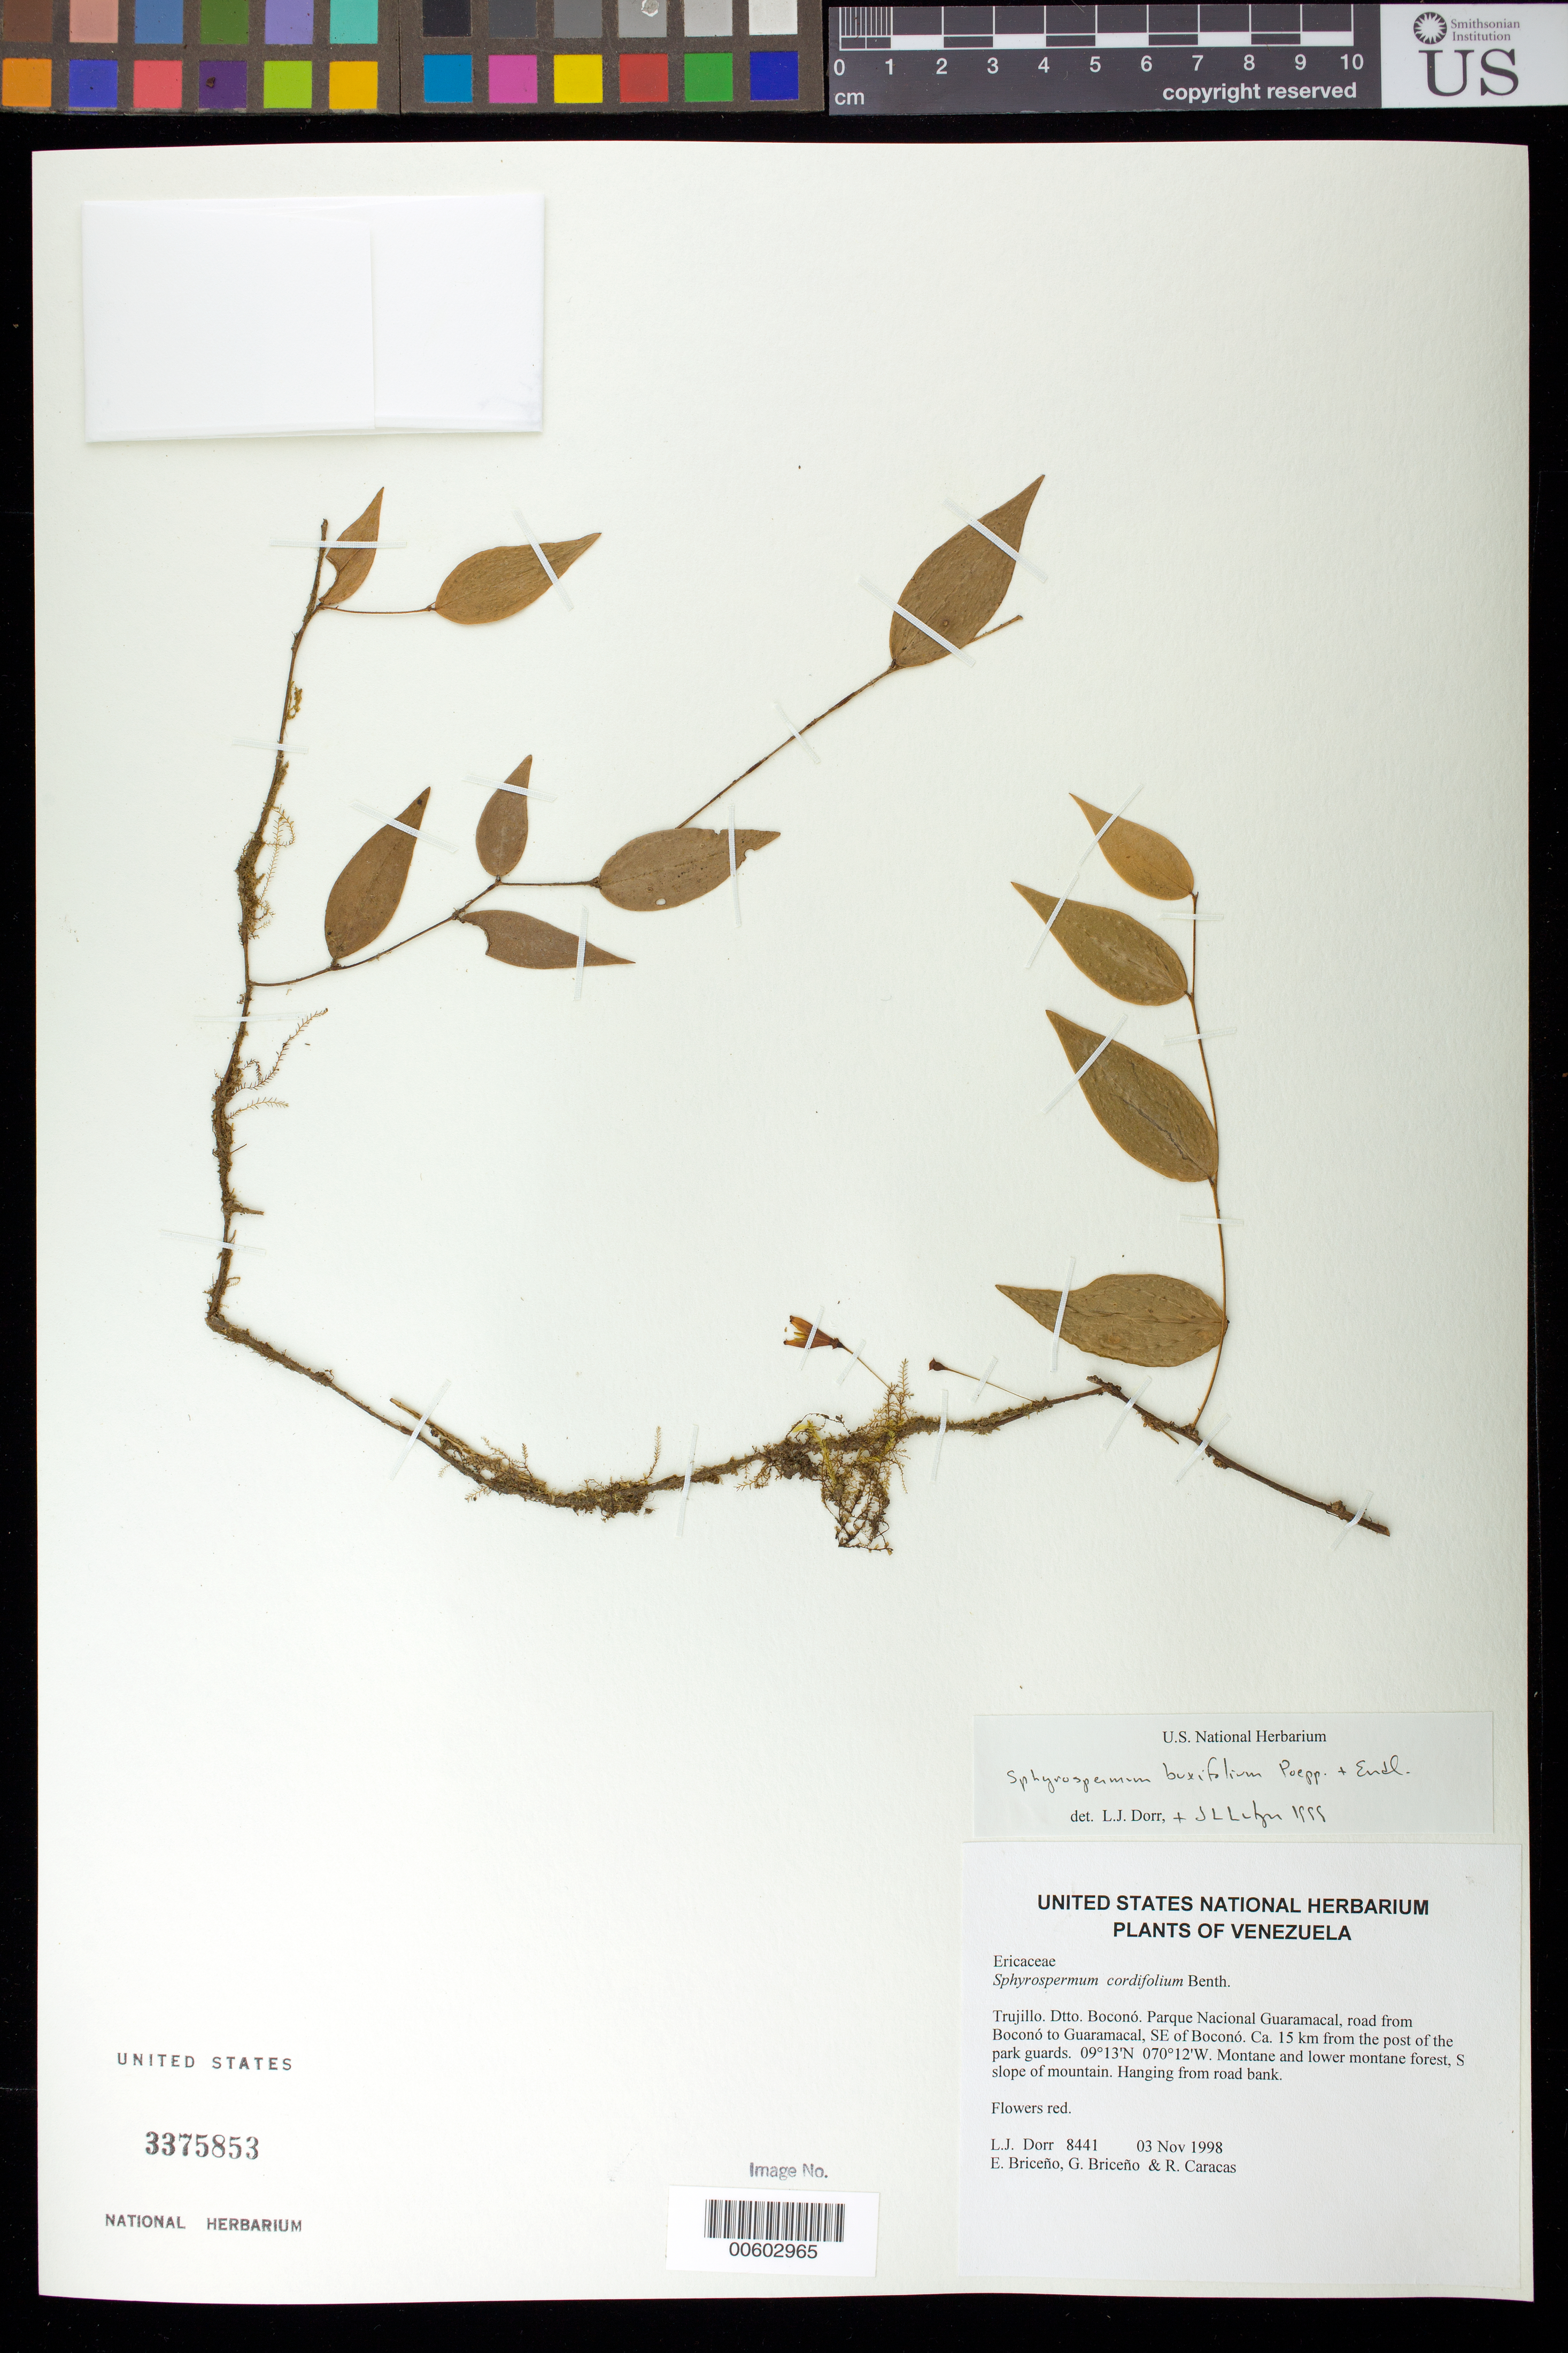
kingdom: Plantae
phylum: Tracheophyta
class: Magnoliopsida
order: Ericales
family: Ericaceae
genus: Sphyrospermum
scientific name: Sphyrospermum buxifolium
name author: Poepp. & Endl.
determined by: Dorr, L. J.; Luteyn, J. L.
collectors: L. J. Dorr, E. Briceño, G. Briceño & R. Caracas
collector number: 8441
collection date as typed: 03 Nov 1998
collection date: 1998-11-03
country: Venezuela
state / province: Trujillo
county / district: Boconó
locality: Parque Nacional Guaramacal, road from Boconó to Guaramacal, SE of Boconó, ca. 15 km from the post of the park guards.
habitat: Montane and lower montane forest, S slope of mountain. Hanging from road bank.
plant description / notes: PORT, US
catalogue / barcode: US 3375853